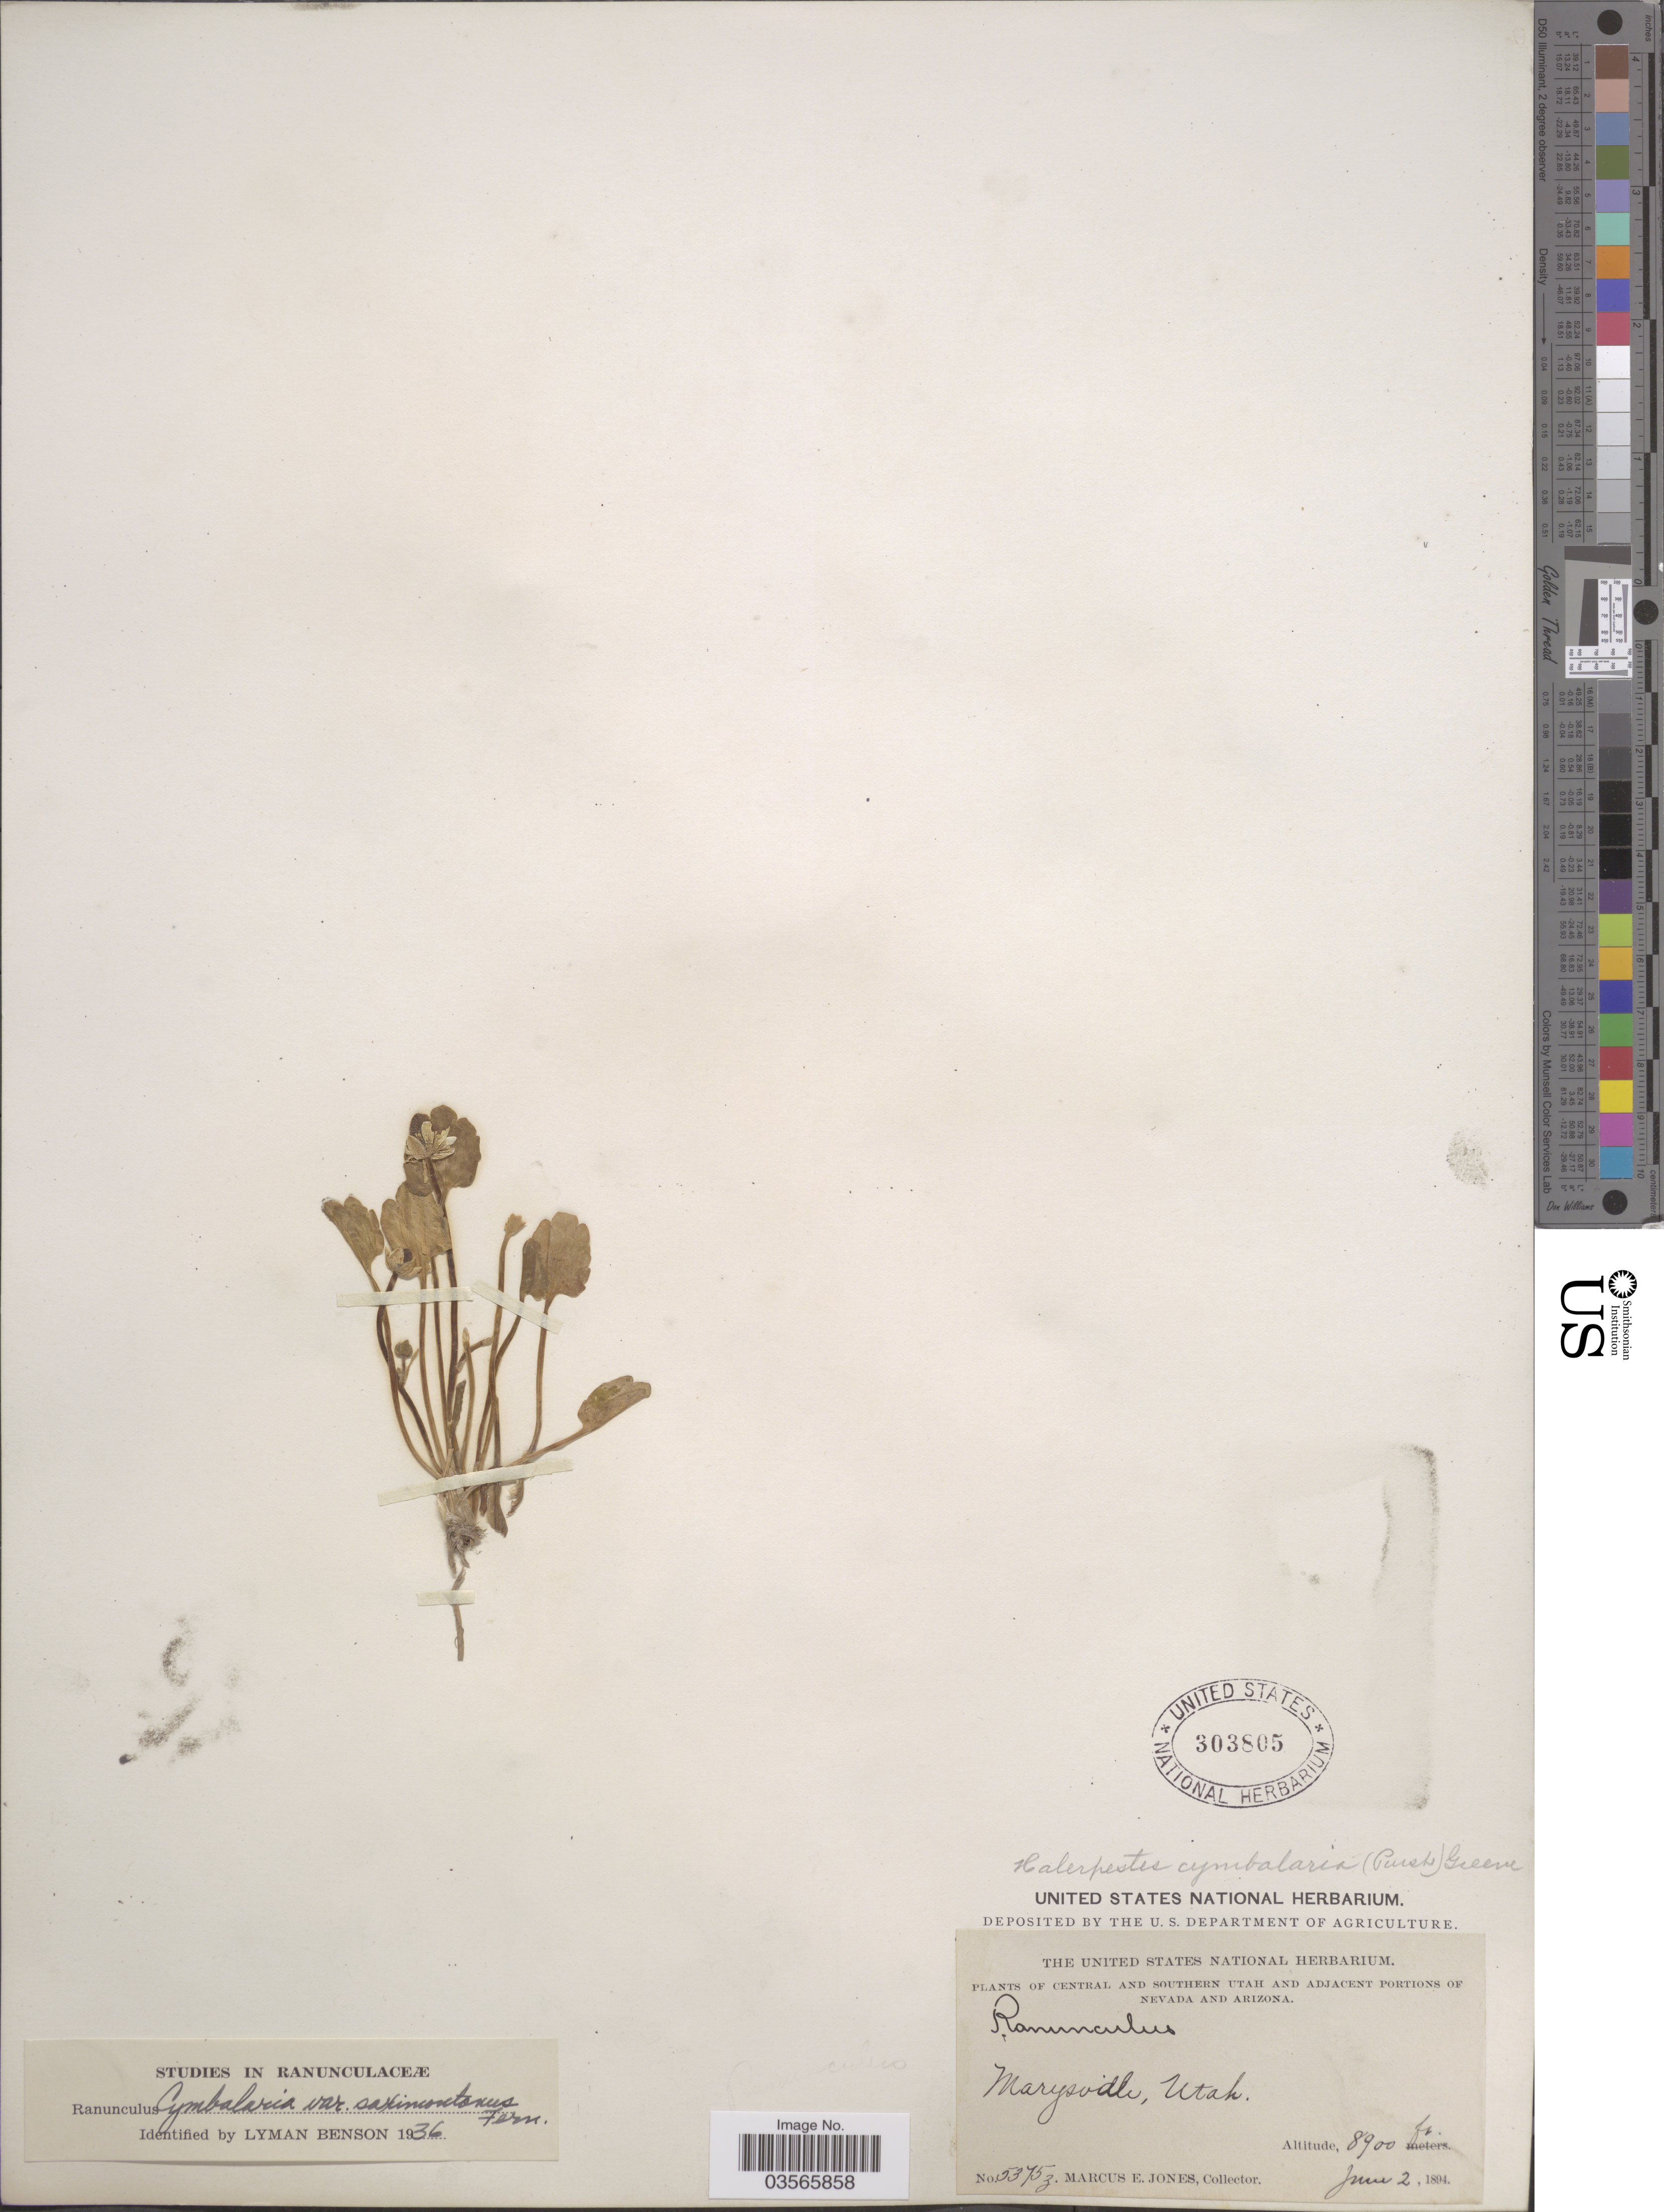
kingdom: Plantae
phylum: Tracheophyta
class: Magnoliopsida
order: Ranunculales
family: Ranunculaceae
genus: Halerpestes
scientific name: Halerpestes cymbalaria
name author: (Pursh) Greene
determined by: Strong, M. T., (US), Smithsonian Institution - National Museum of Natural History (UNITED STATES)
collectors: M. E. Jones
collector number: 53753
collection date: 1894-06-02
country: United States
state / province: Utah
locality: Central and Southern Utah. Marysville.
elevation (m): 2713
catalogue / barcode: US 303805